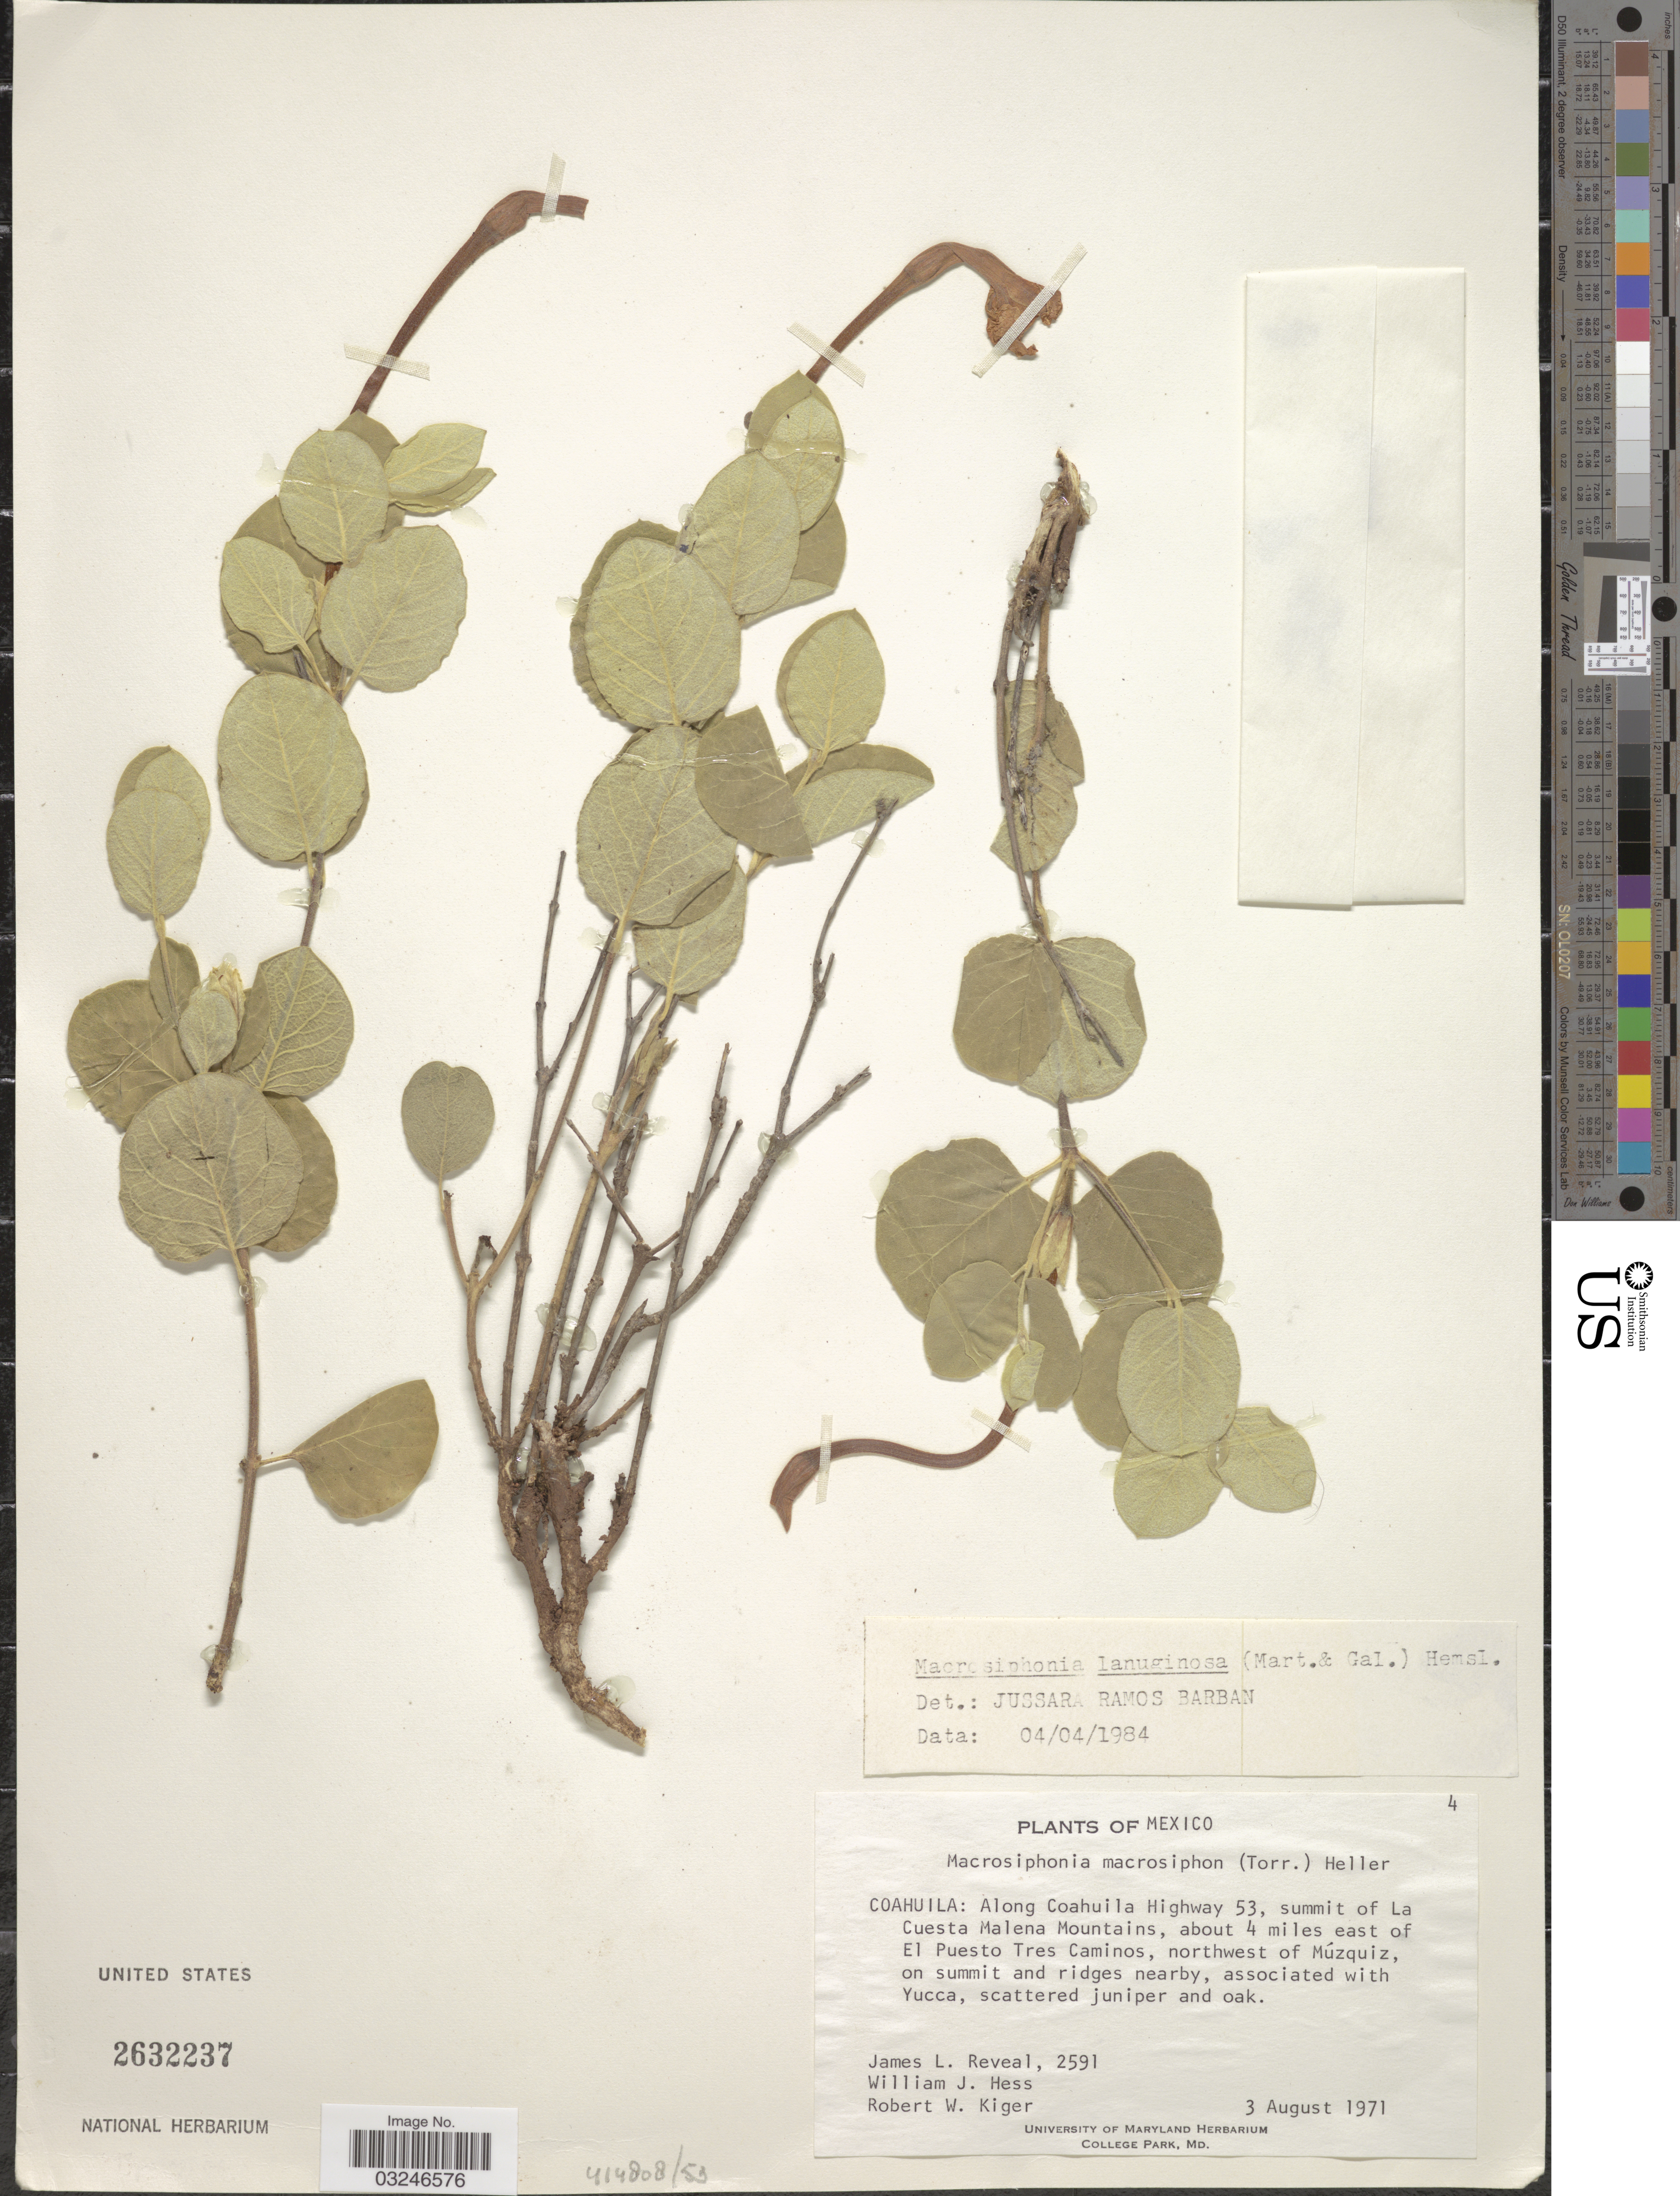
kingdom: Plantae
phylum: Tracheophyta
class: Magnoliopsida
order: Gentianales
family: Apocynaceae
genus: Macrosiphonia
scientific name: Macrosiphonia lanuginosa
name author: (M. Martens & Galeotti) Hemsl.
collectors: J. L. Reveal, W. Hess & R. Kiger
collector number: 2591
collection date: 1971-08-03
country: Mexico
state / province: Coahuila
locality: Along Coahuila Highway 53, summit of La Cuesta Malena Mountains, about 4 miles east of El Puesto Tres Caminos, northwest of Múzquiz, on summit and ridges nearby.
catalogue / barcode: US 2632237